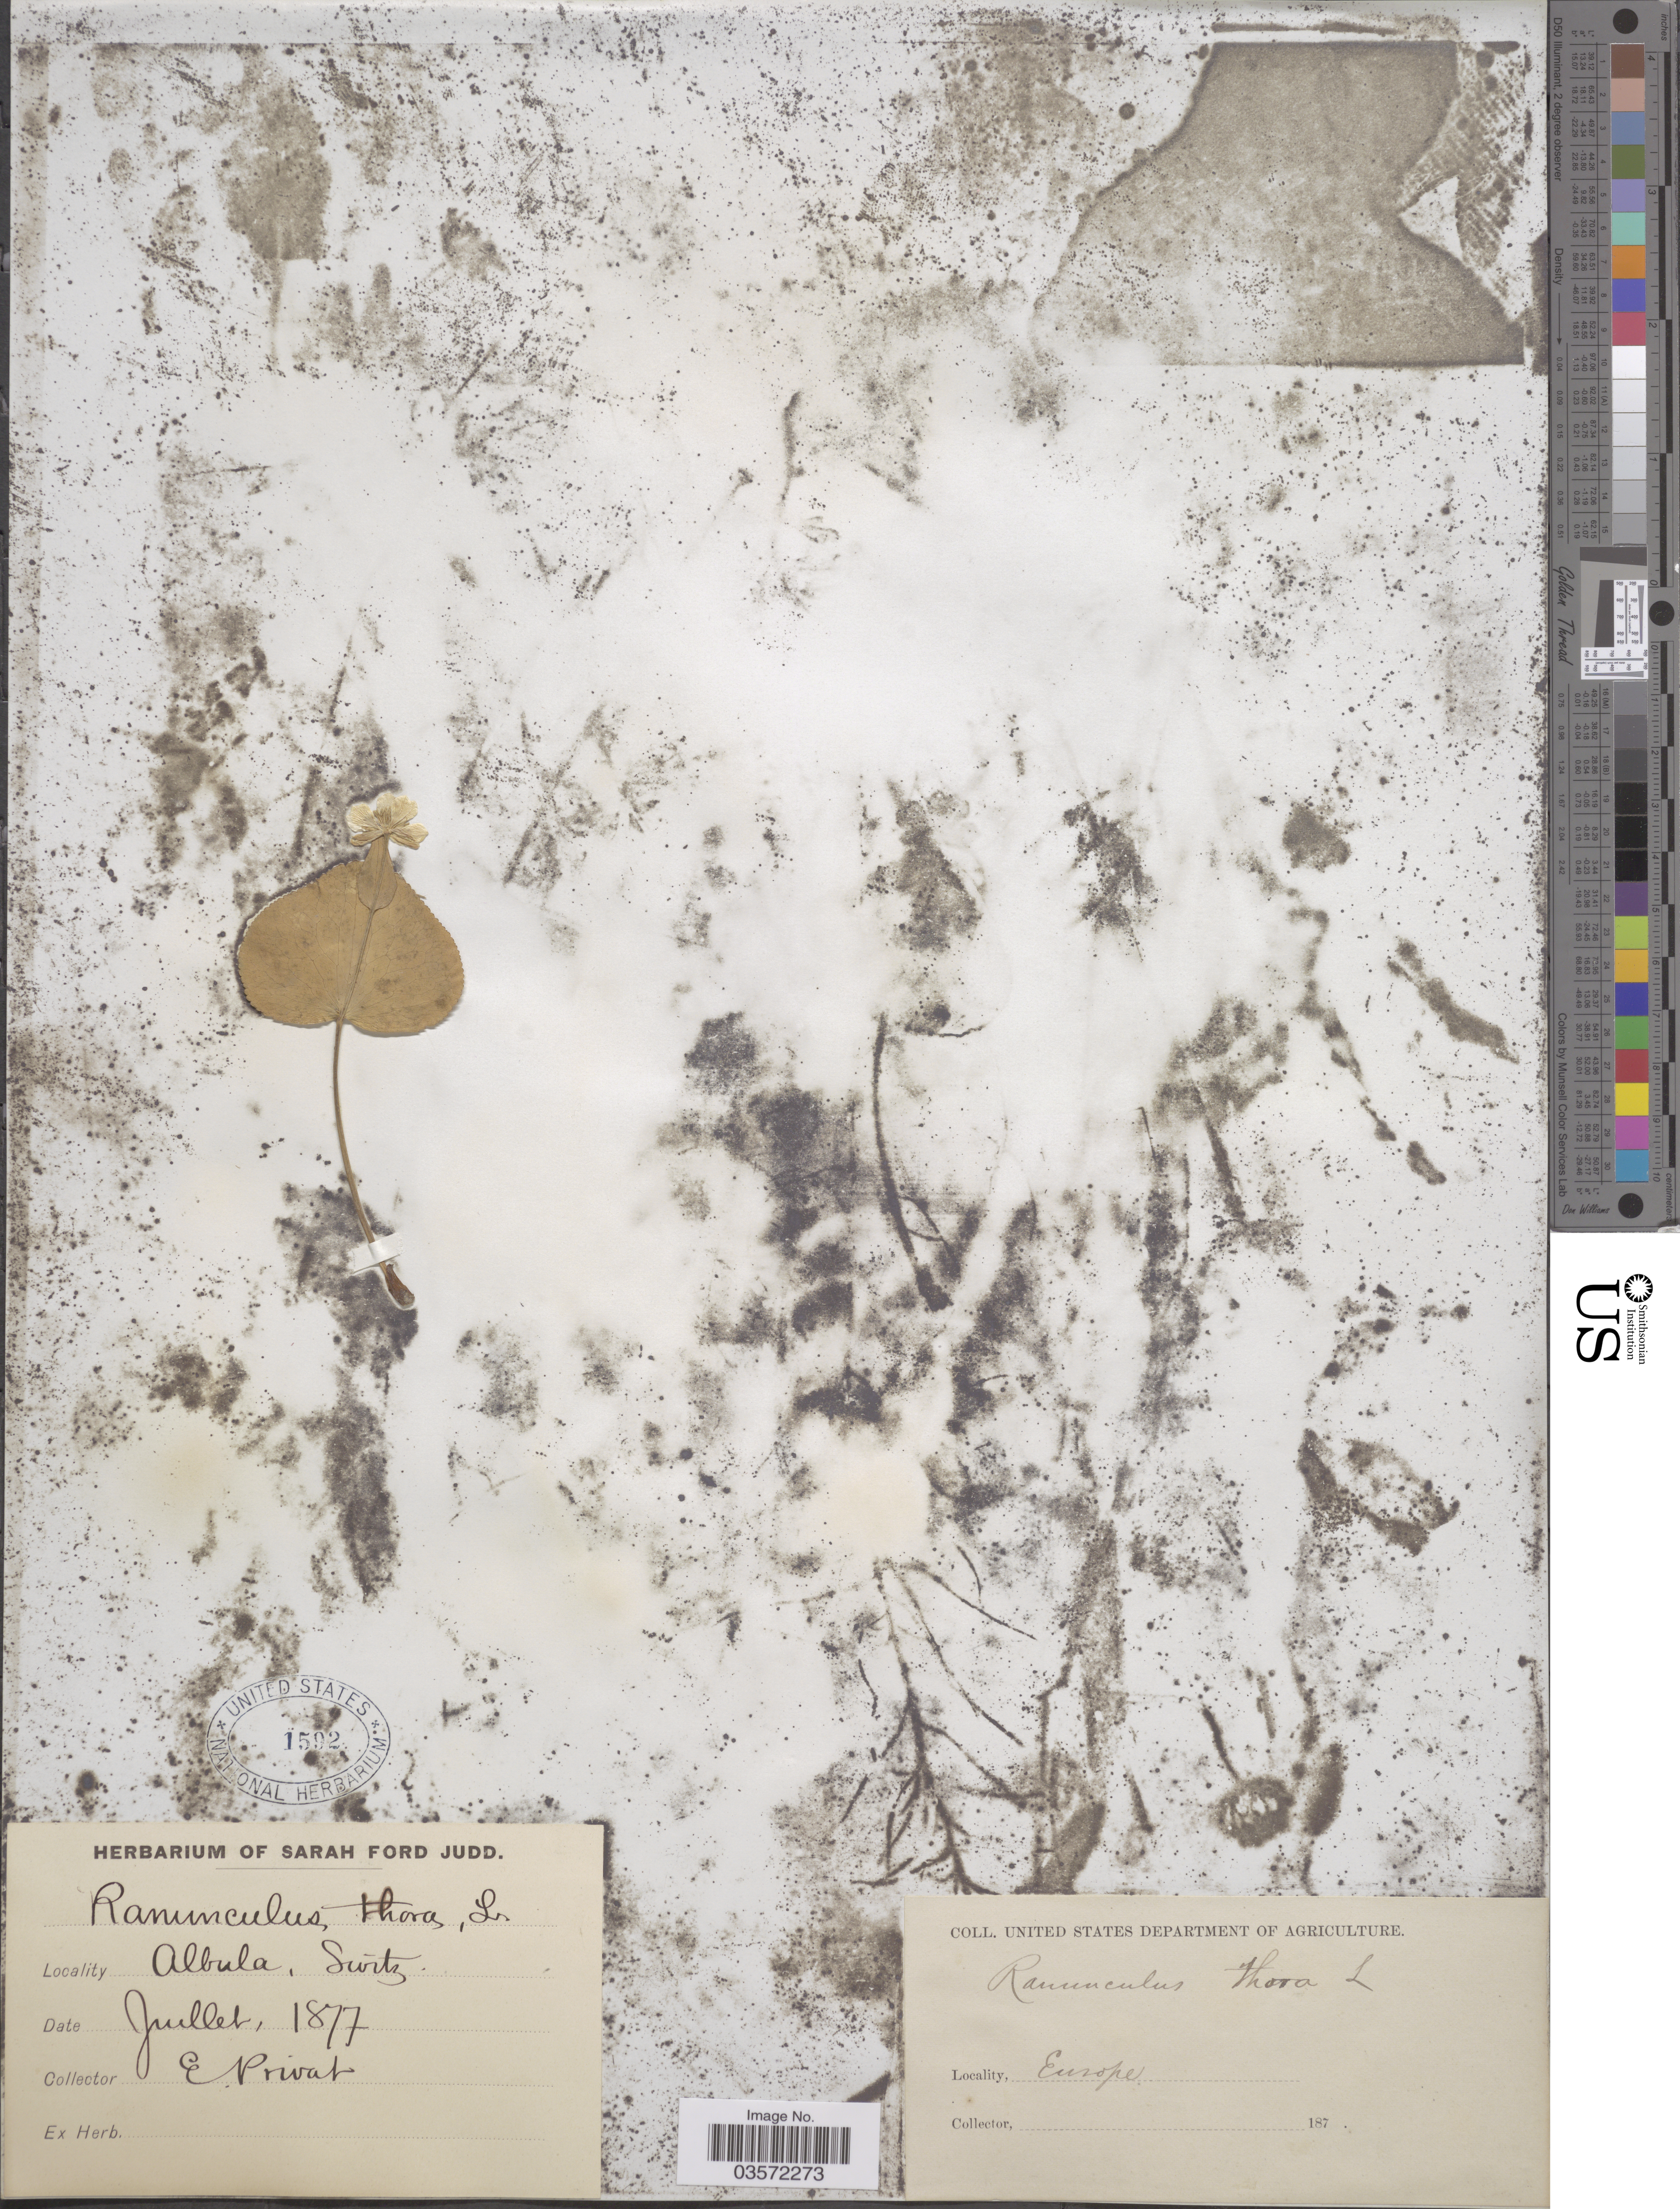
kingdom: Plantae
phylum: Tracheophyta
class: Magnoliopsida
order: Ranunculales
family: Ranunculaceae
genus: Ranunculus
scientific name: Ranunculus thora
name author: L.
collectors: E. Privat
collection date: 1877-07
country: Switzerland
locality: Albula.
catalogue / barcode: US 1592